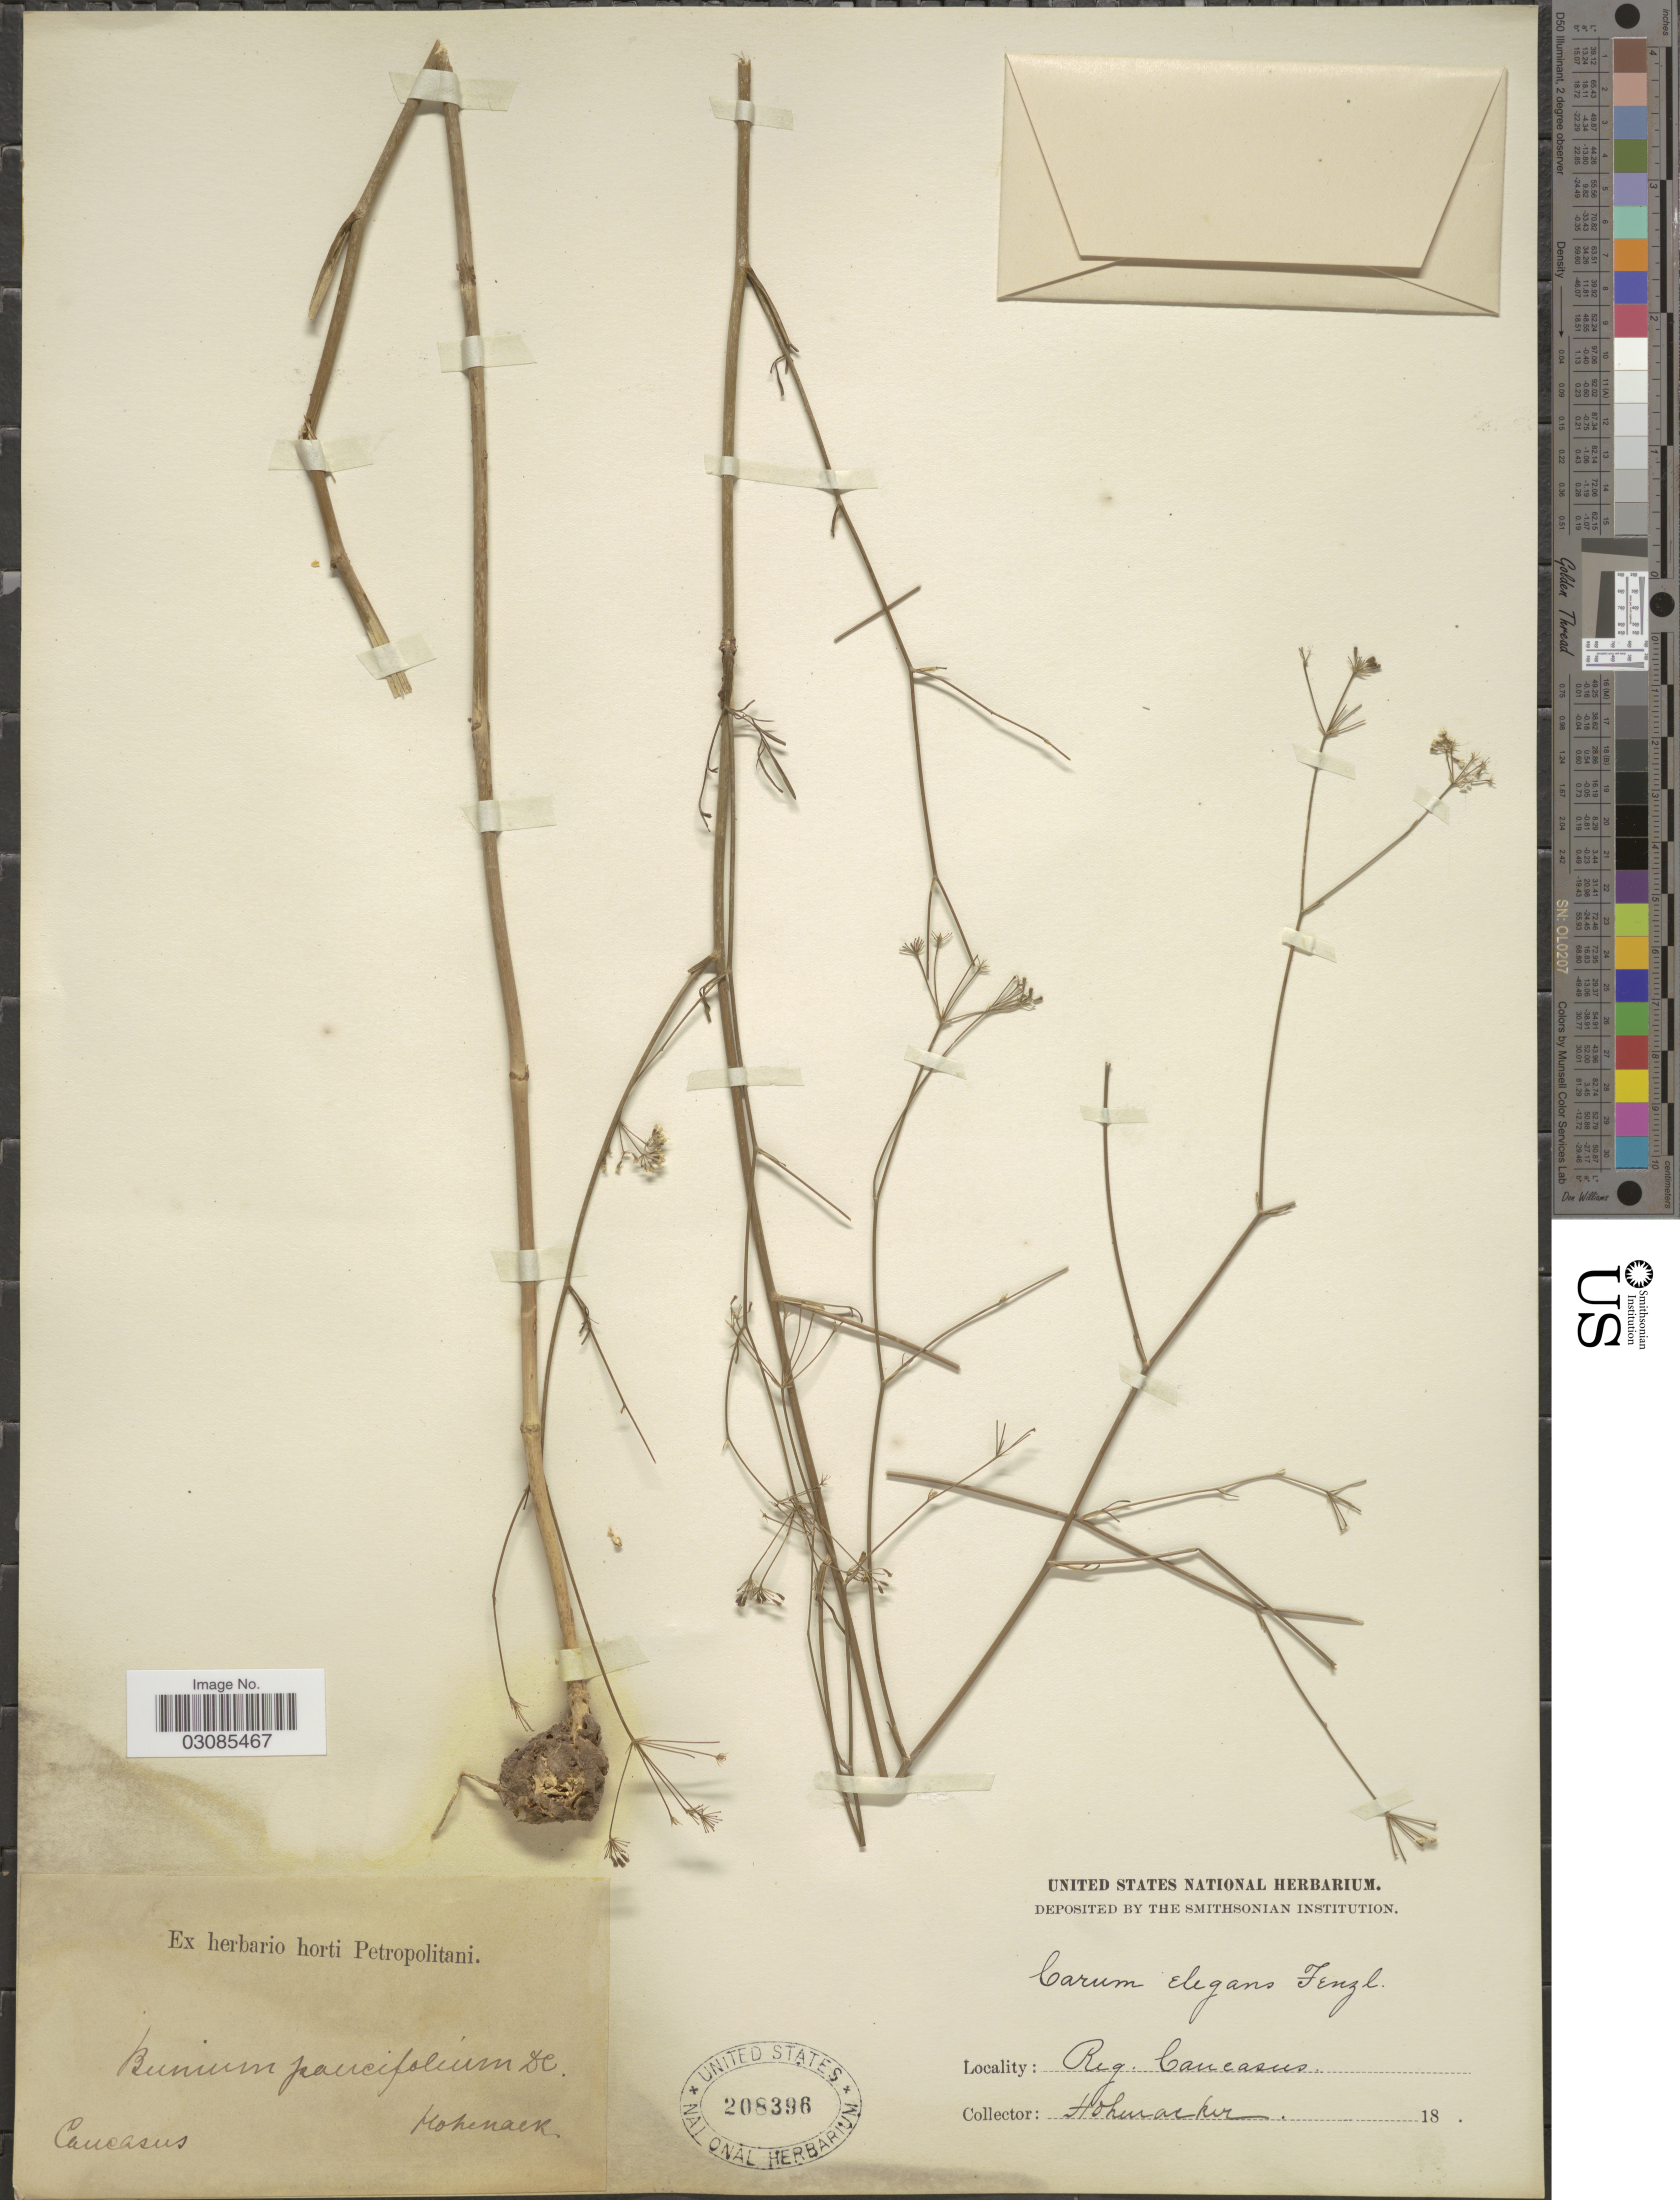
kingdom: Plantae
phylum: Tracheophyta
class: Magnoliopsida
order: Apiales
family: Apiaceae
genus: Bunium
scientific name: Bunium elegans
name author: (Fenzl) Freyn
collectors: Hohenacker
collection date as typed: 18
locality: Reg. Caucasus.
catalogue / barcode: US 208396